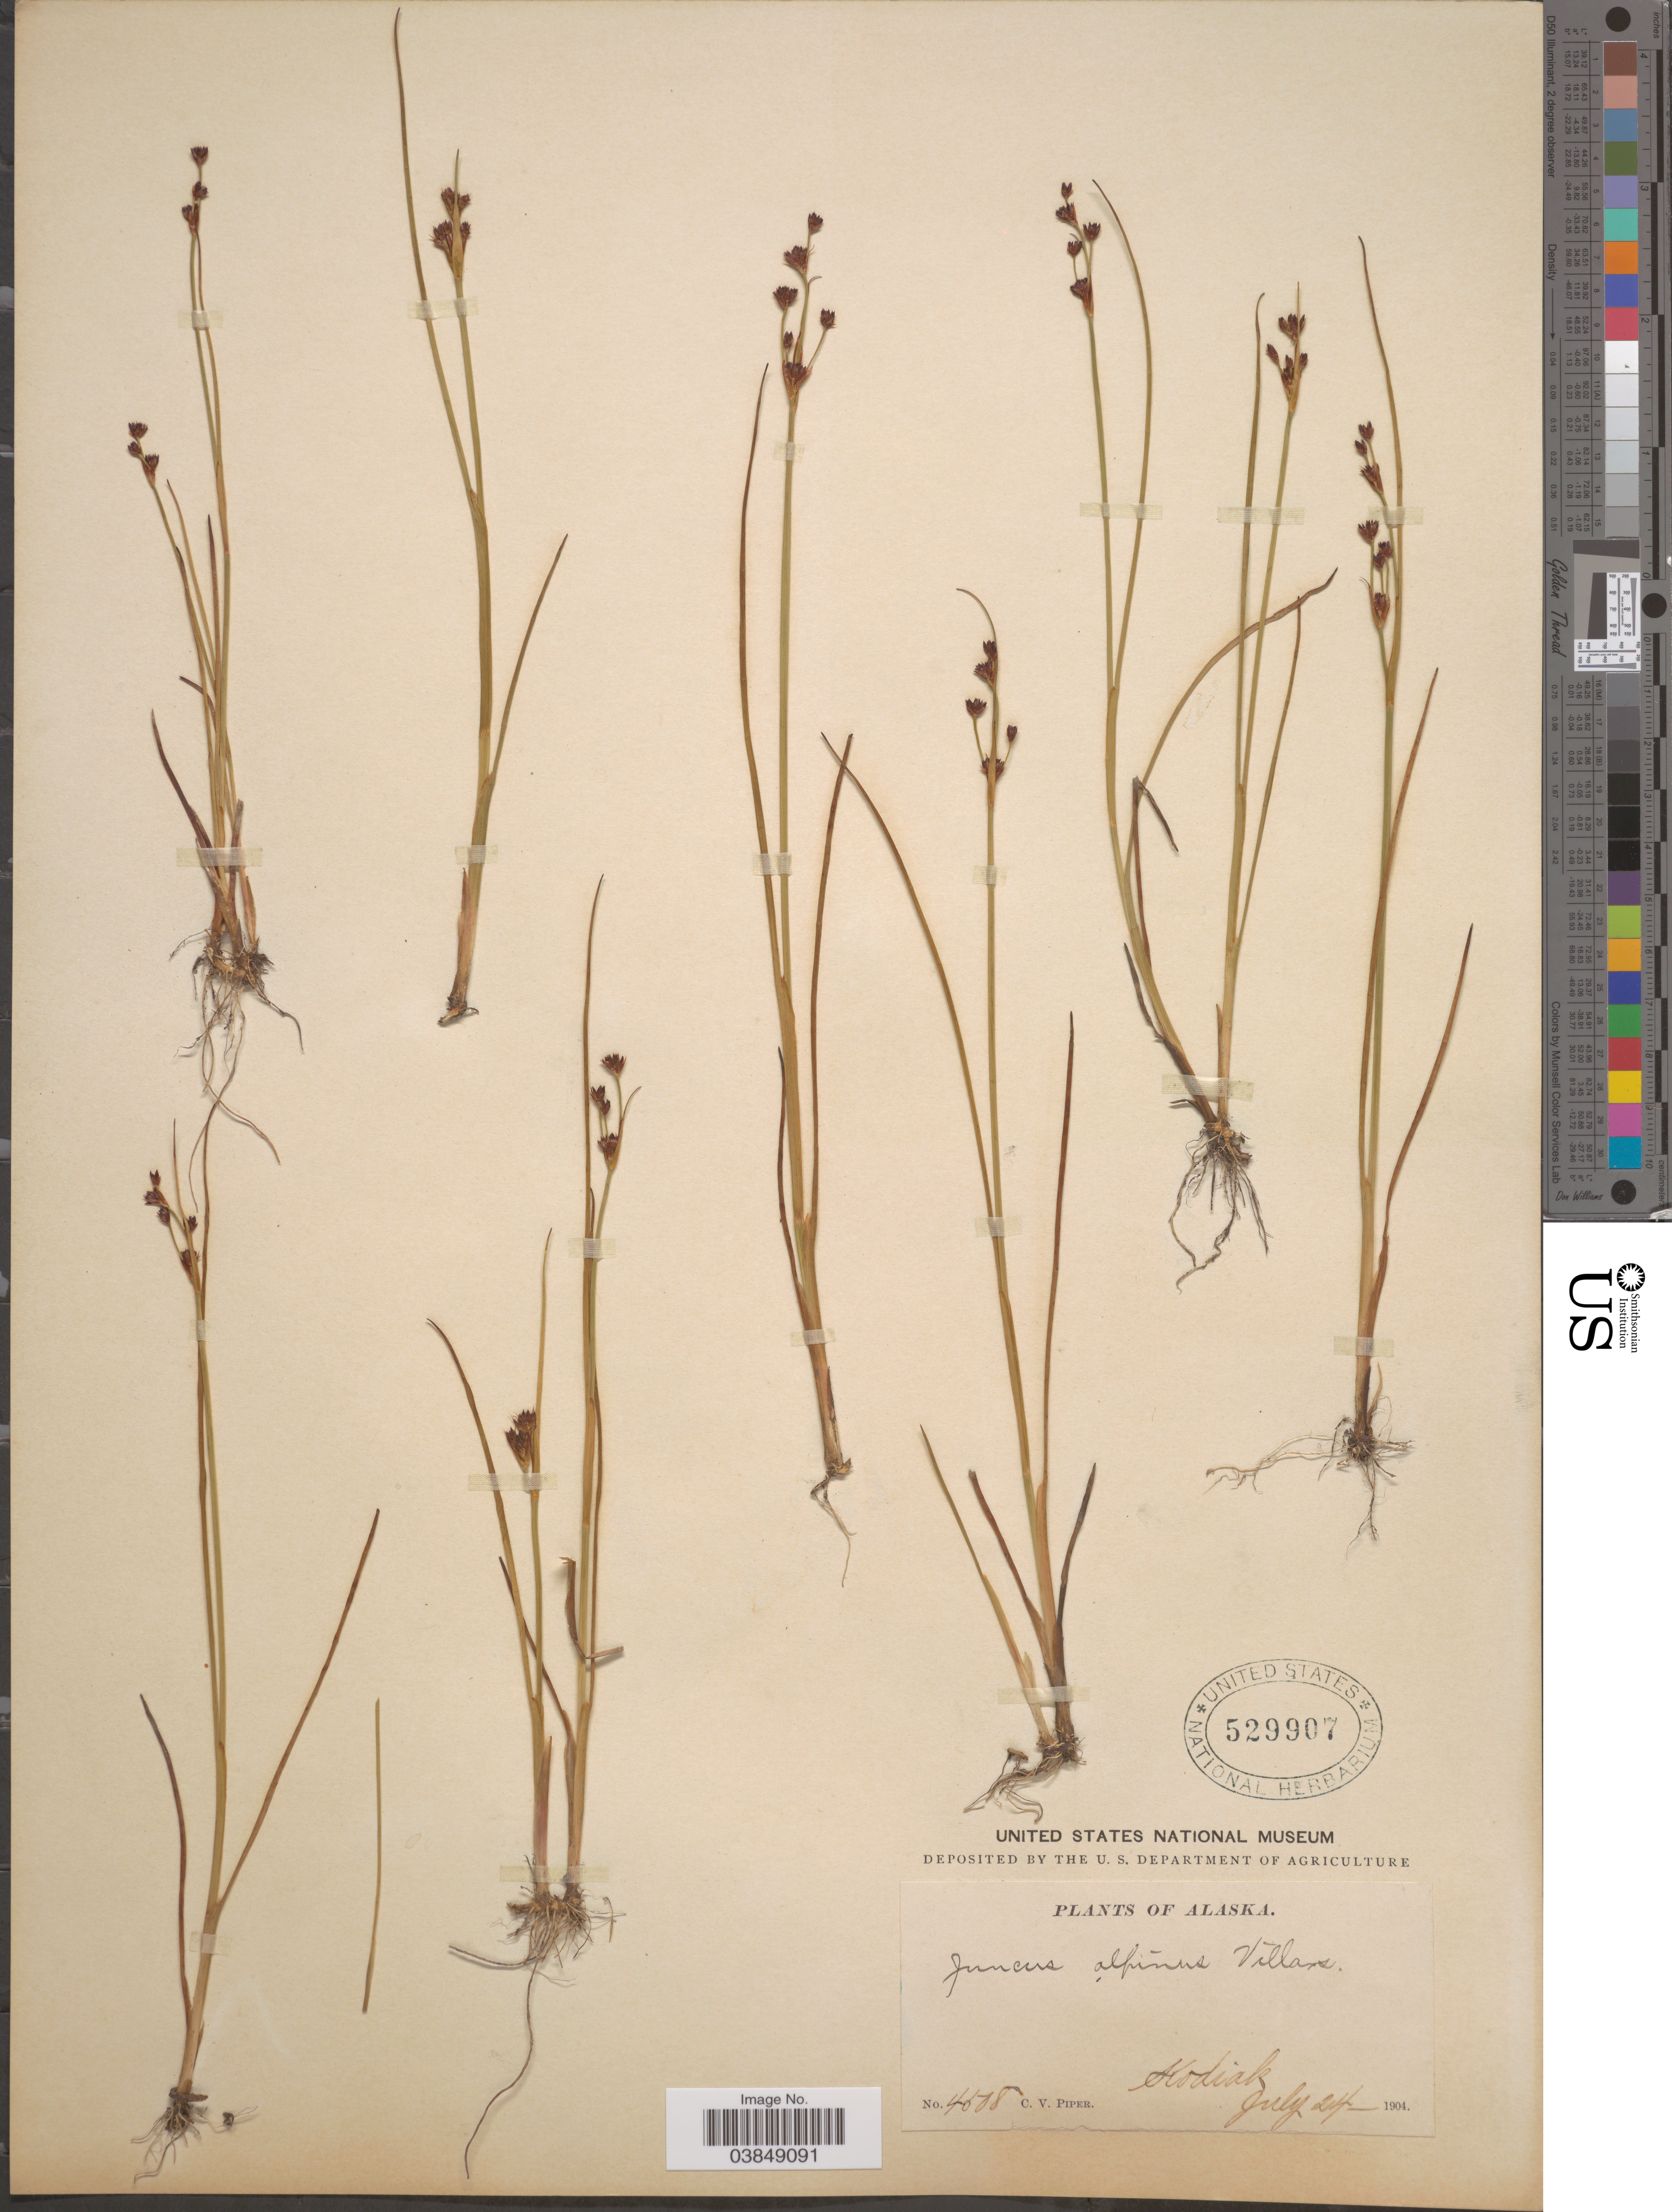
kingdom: Plantae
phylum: Tracheophyta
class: Liliopsida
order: Poales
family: Juncaceae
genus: Juncus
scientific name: Juncus alpinus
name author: Vill.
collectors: C. V. Piper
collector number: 4508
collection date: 1904-07-24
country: United States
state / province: Alaska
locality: Kodiak.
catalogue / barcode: US 529907